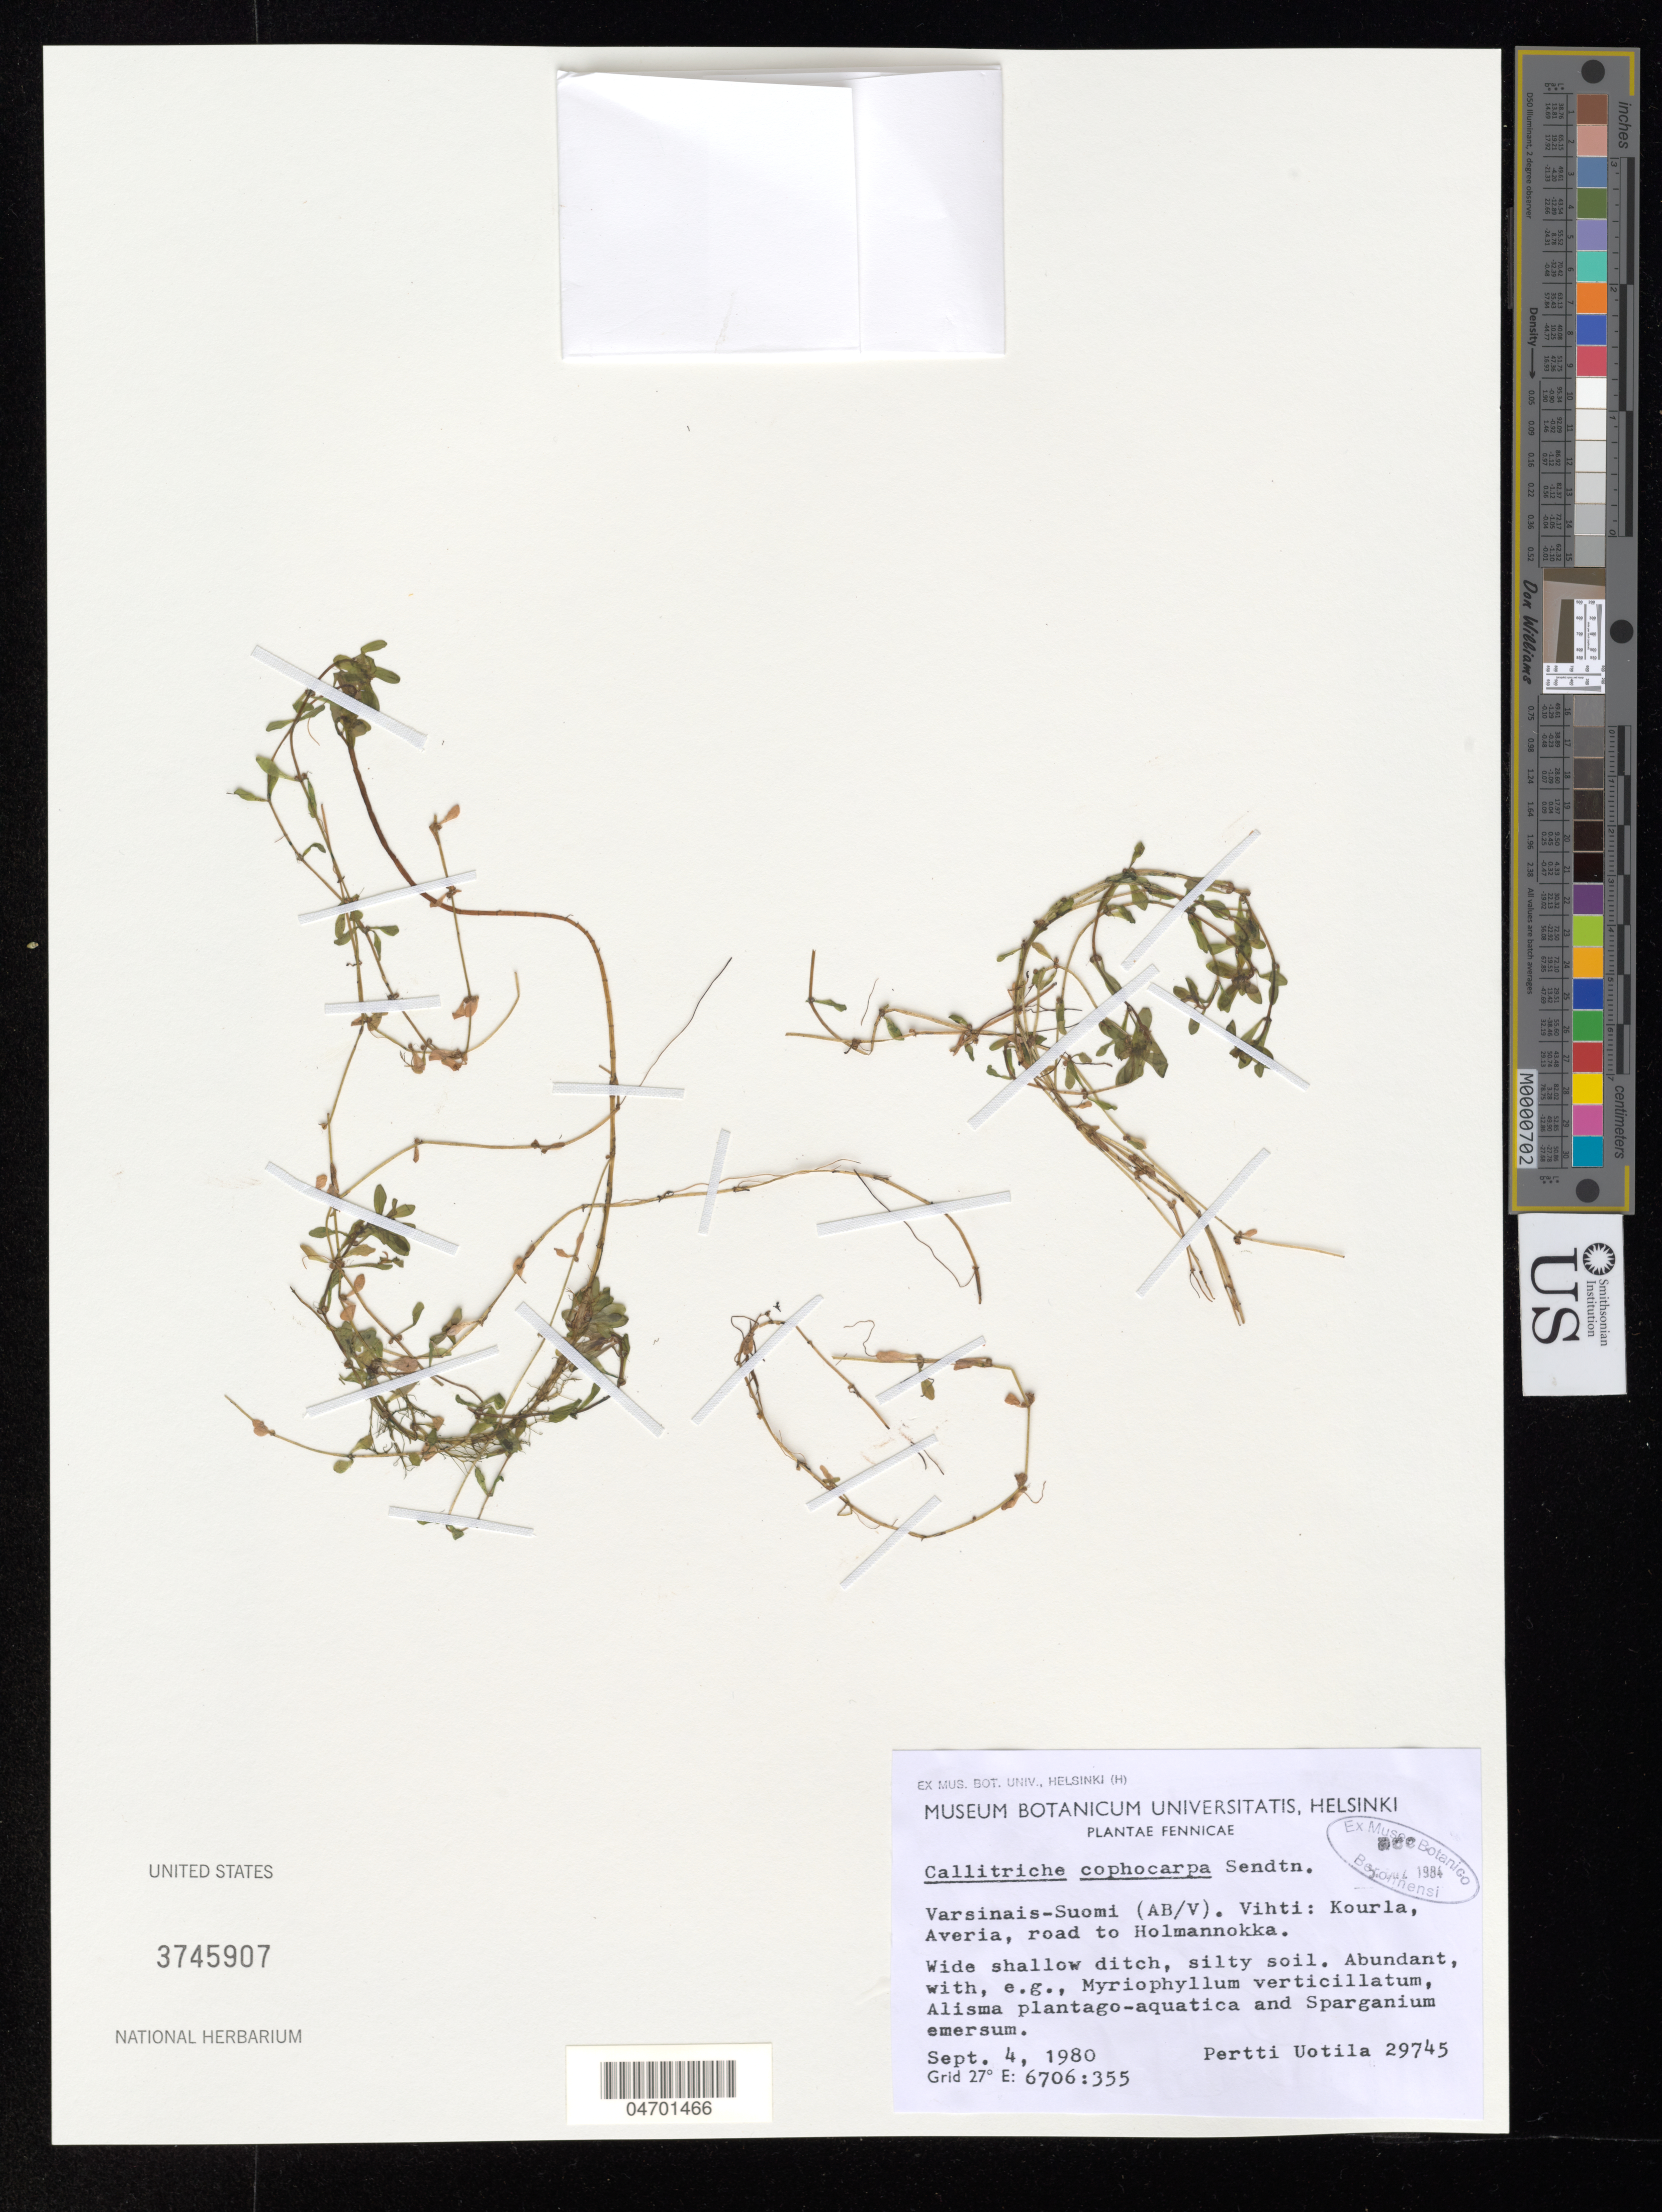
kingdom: Plantae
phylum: Tracheophyta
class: Magnoliopsida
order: Lamiales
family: Plantaginaceae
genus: Callitriche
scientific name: Callitriche cophocarpa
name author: Senendtner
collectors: P. Uotila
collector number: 29745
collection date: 1980-09-04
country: Finland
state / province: Varsinais-Suomi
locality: Fennicae. (AB/V). Vihti: Kourla, Averia, road to Holmannokka. Grid 27º E: 6706 : 355.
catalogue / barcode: US 3745907